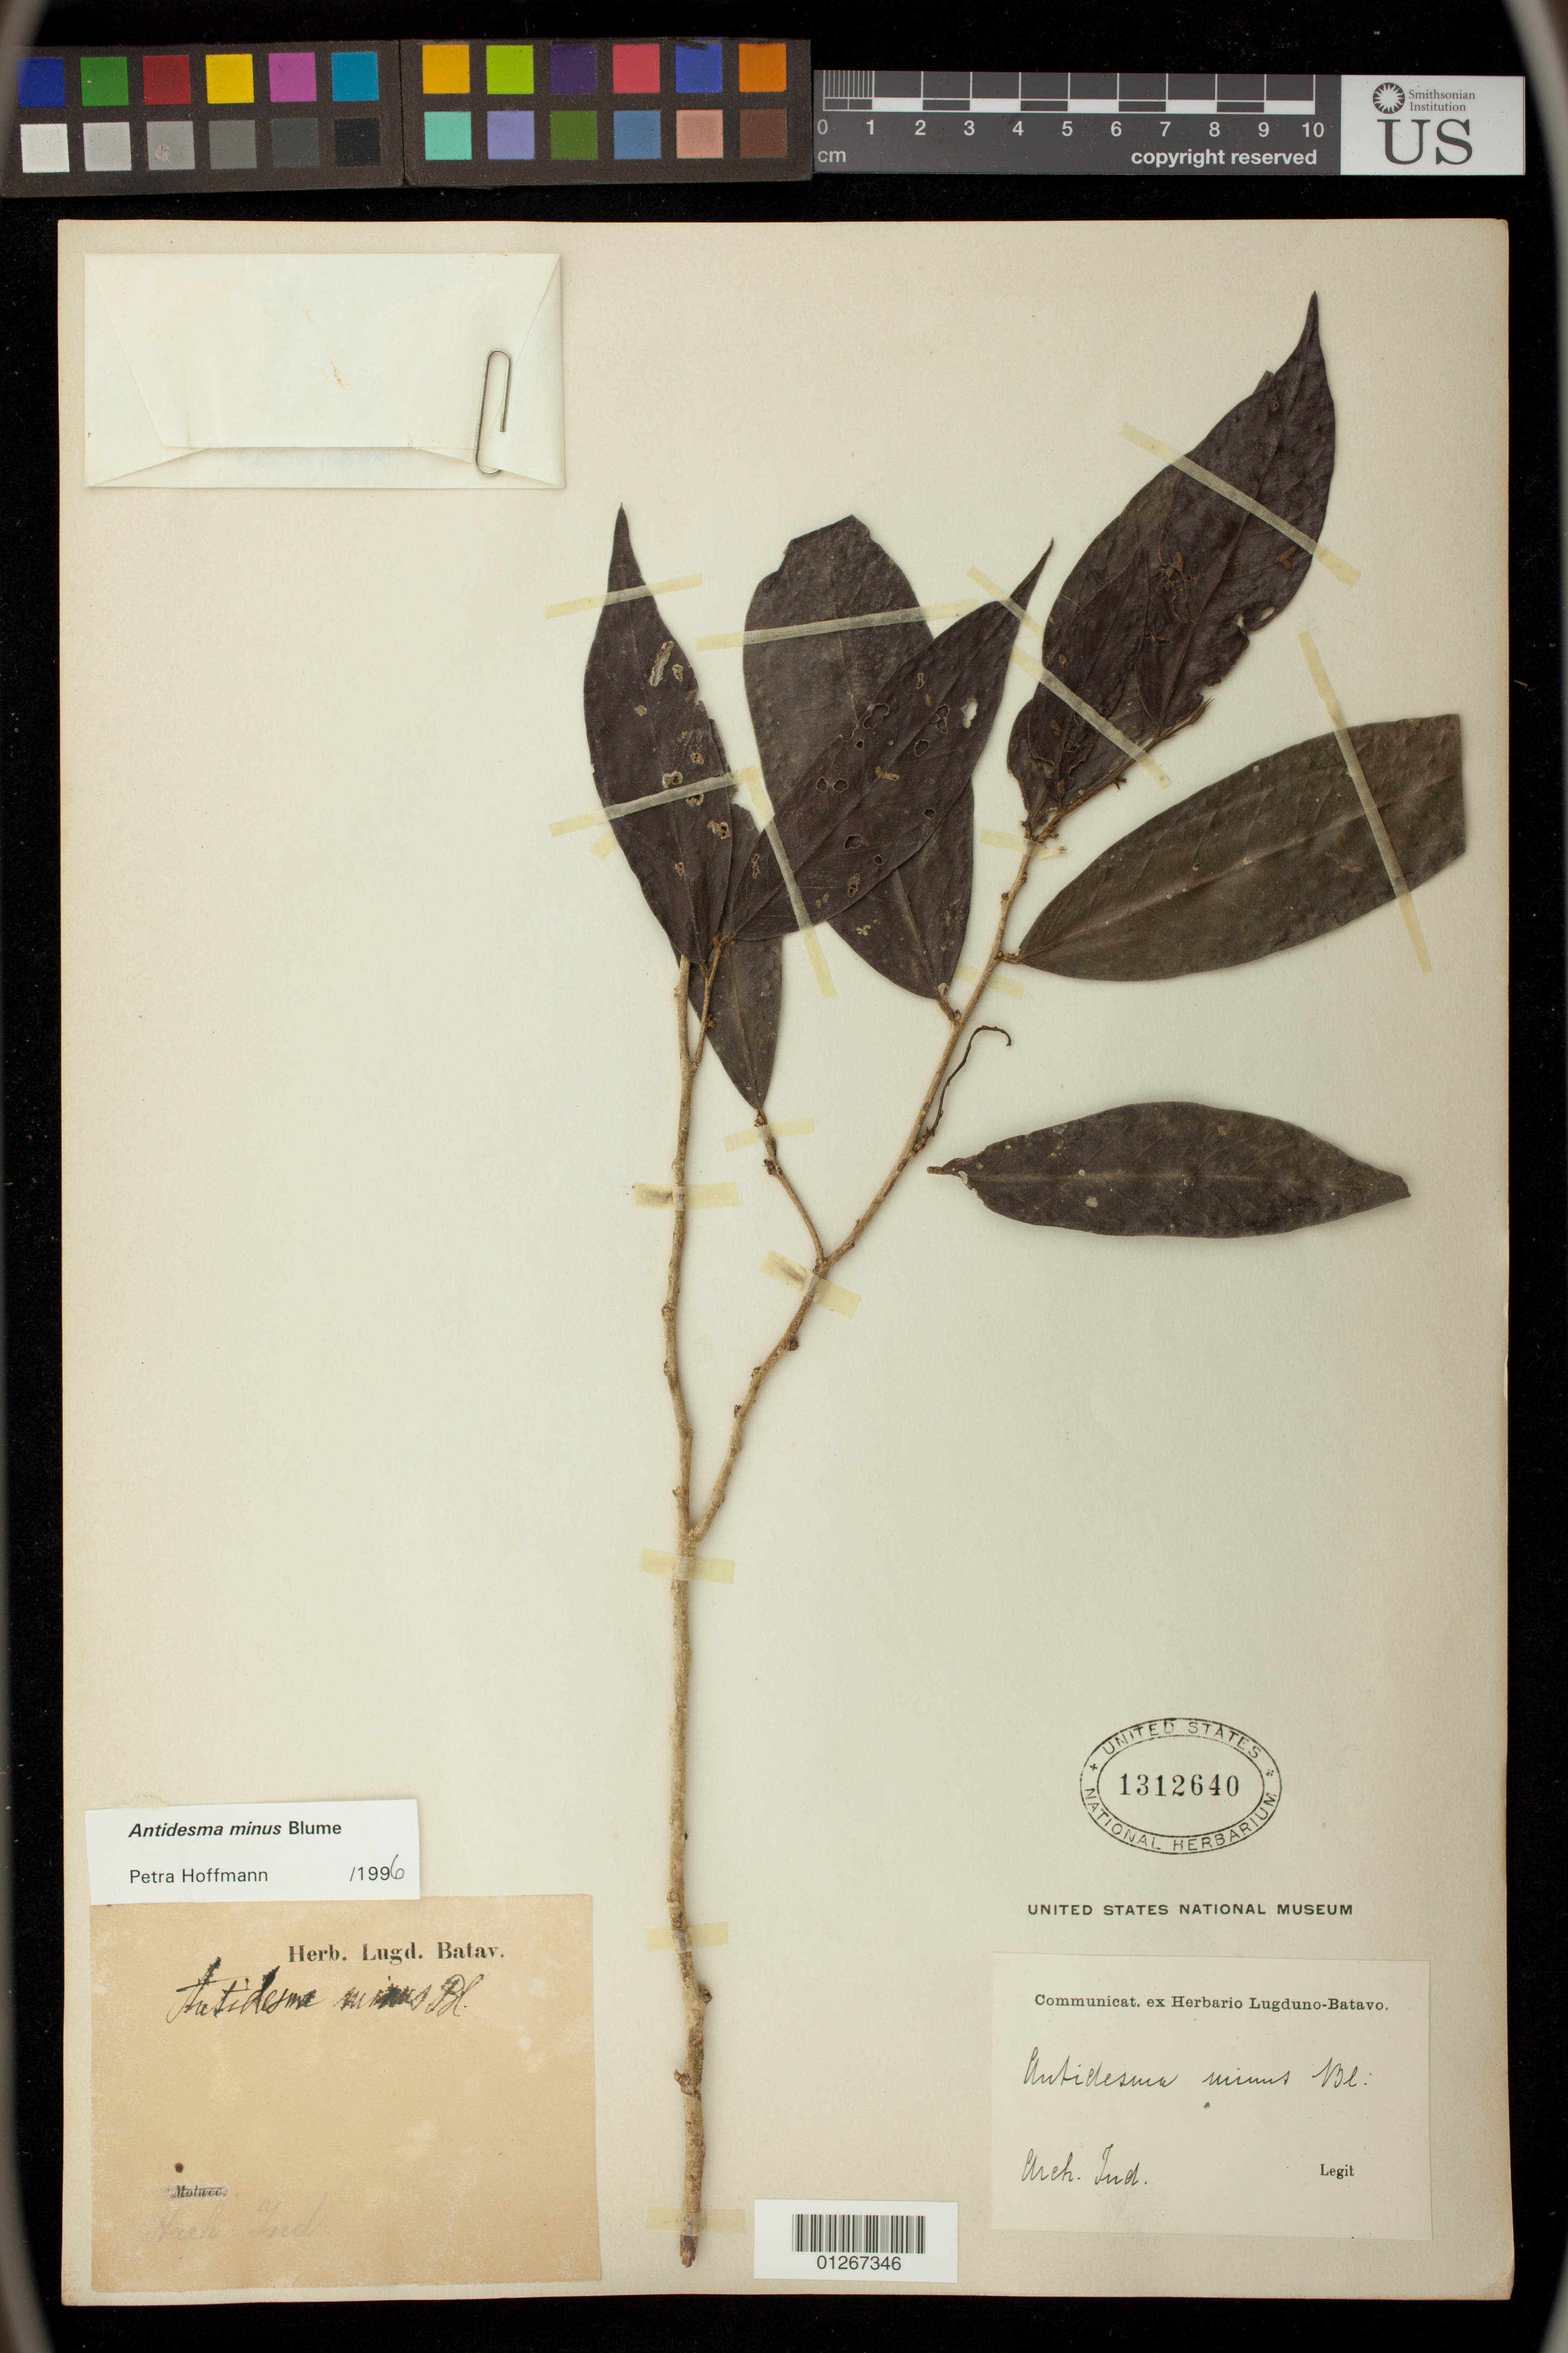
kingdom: Plantae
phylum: Tracheophyta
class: Magnoliopsida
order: Malpighiales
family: Phyllanthaceae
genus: Antidesma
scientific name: Antidesma minus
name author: Wall.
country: Costa Rica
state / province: Guanacaste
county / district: Nicoya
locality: Nicoya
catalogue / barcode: US 1312640